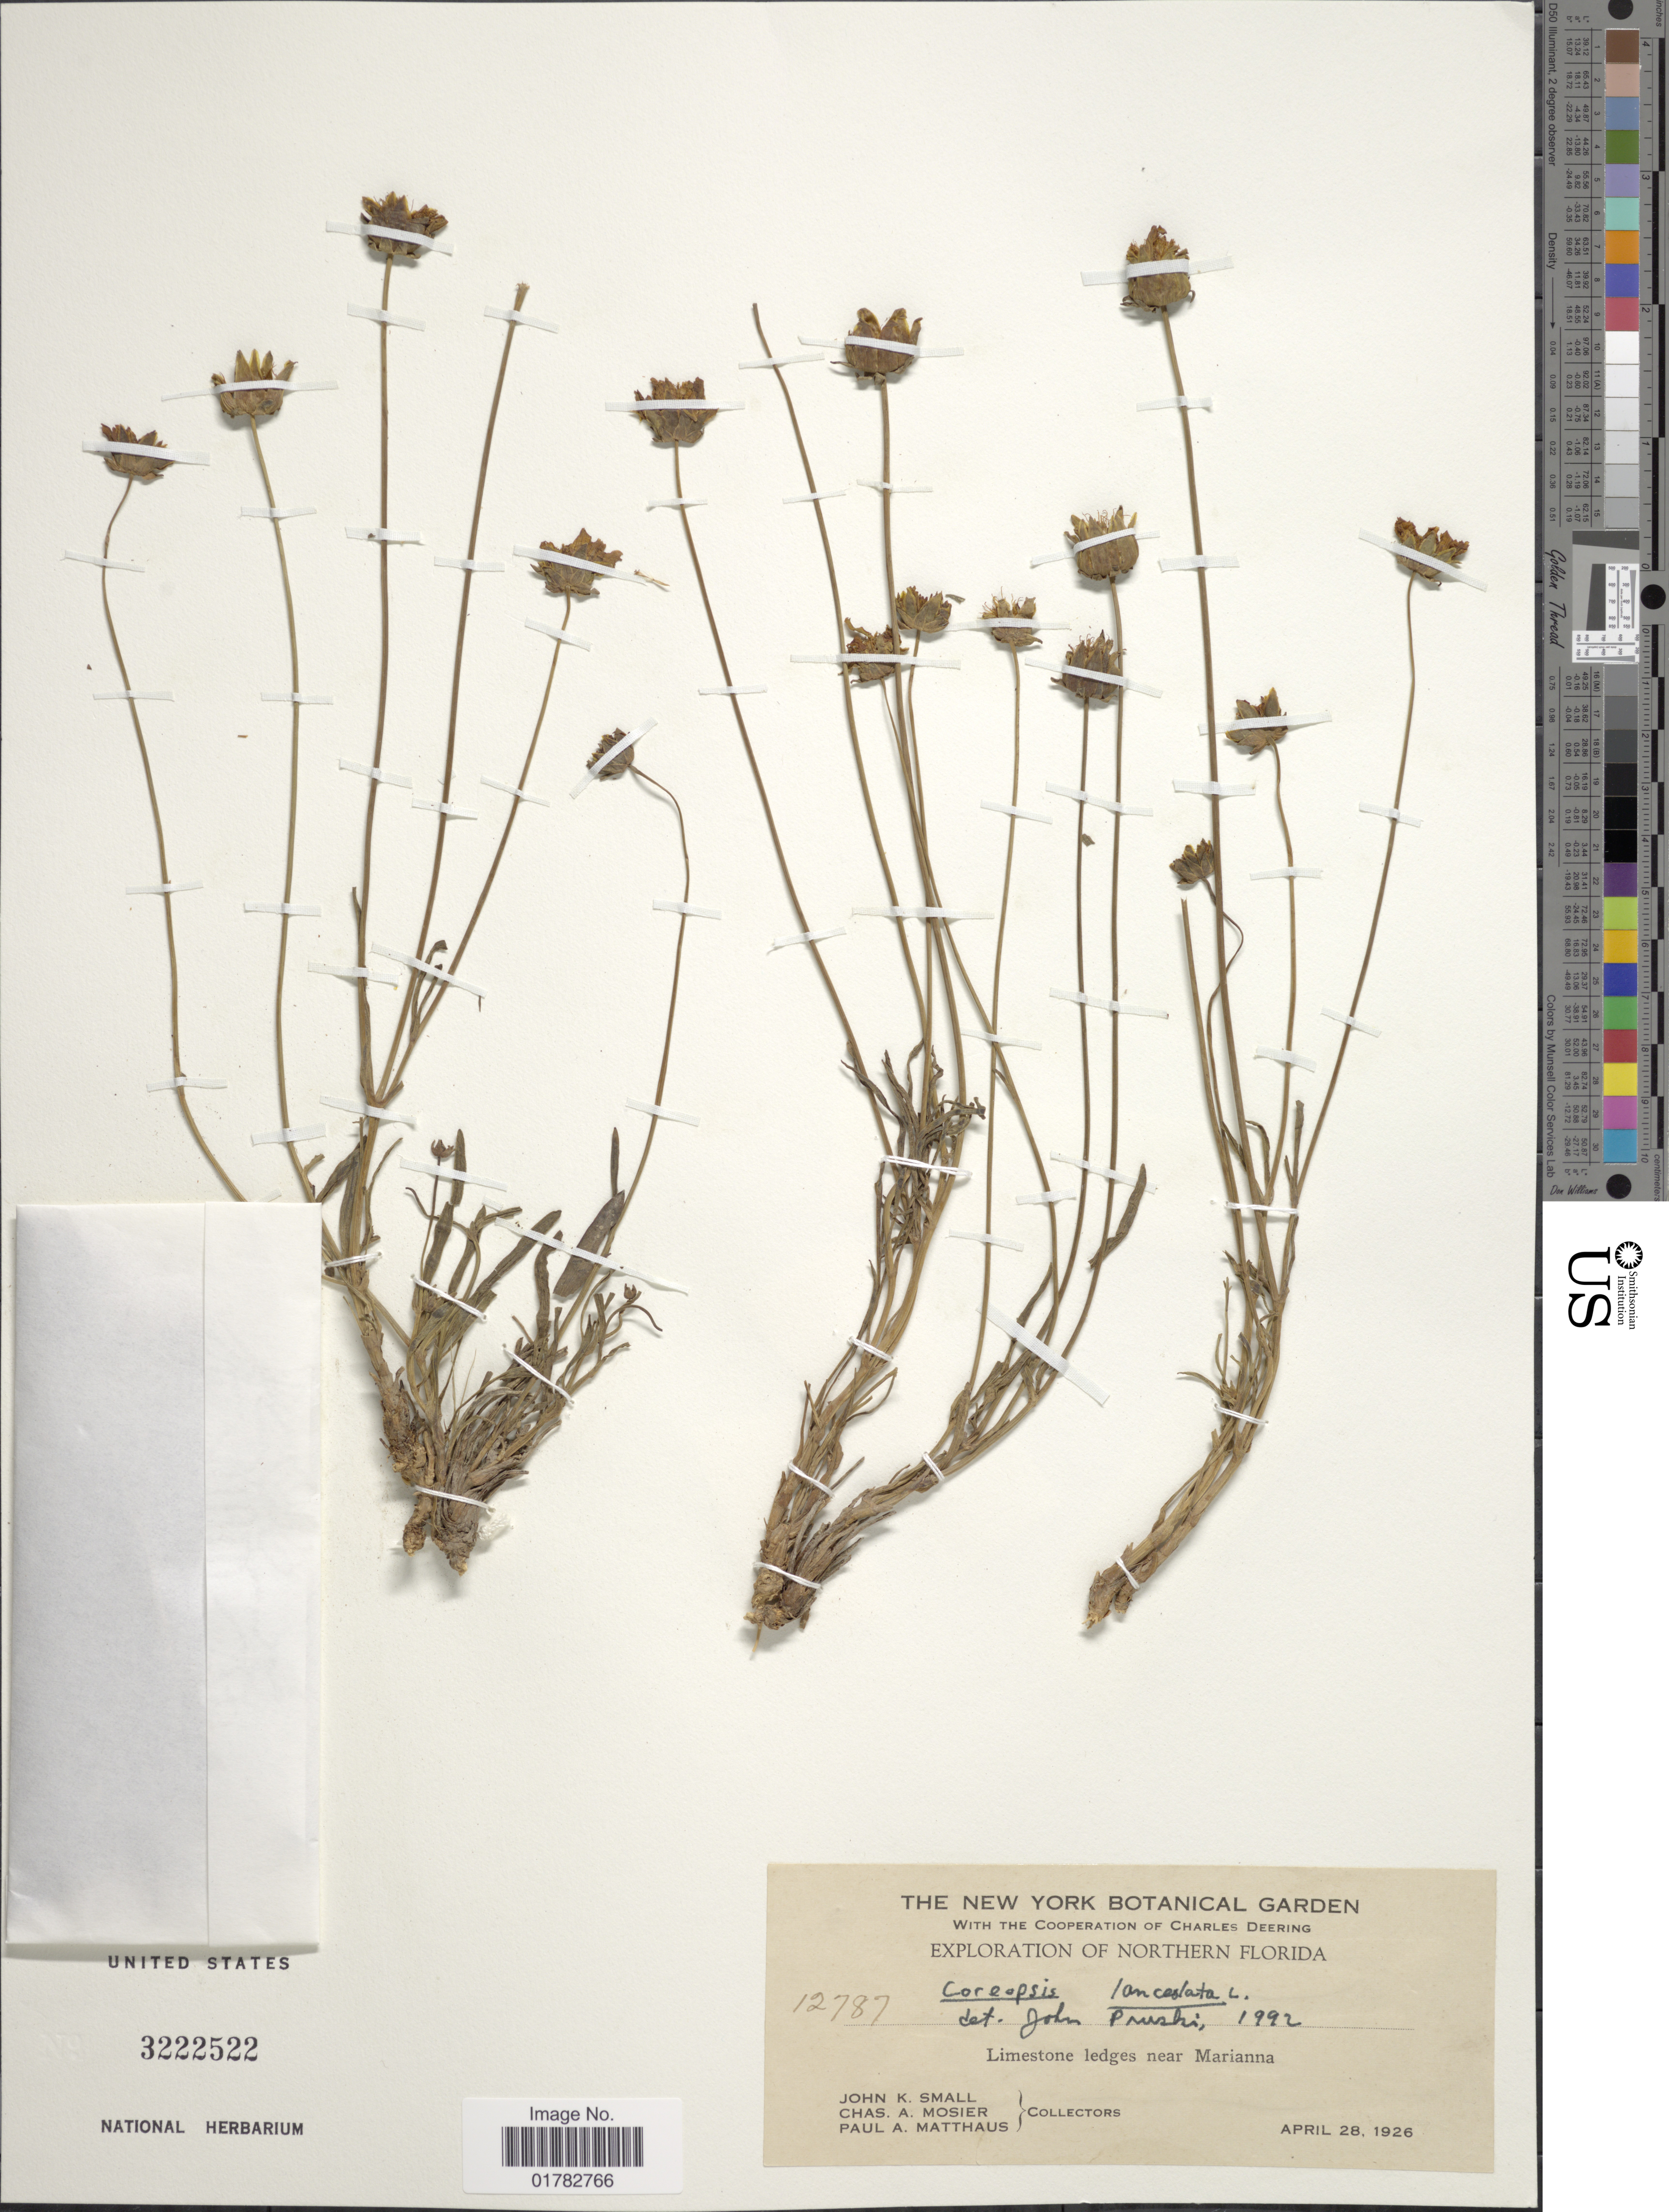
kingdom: Plantae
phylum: Tracheophyta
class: Magnoliopsida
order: Asterales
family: Asteraceae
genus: Coreopsis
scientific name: Coreopsis lanceolata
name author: L.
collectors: J. K. Small, C. A. Mosier & P. Matthaus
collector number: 12787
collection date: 1926-04-28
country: United States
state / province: Florida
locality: Northern Florida, Limestone ledges near Marianna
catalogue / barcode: US 3222522